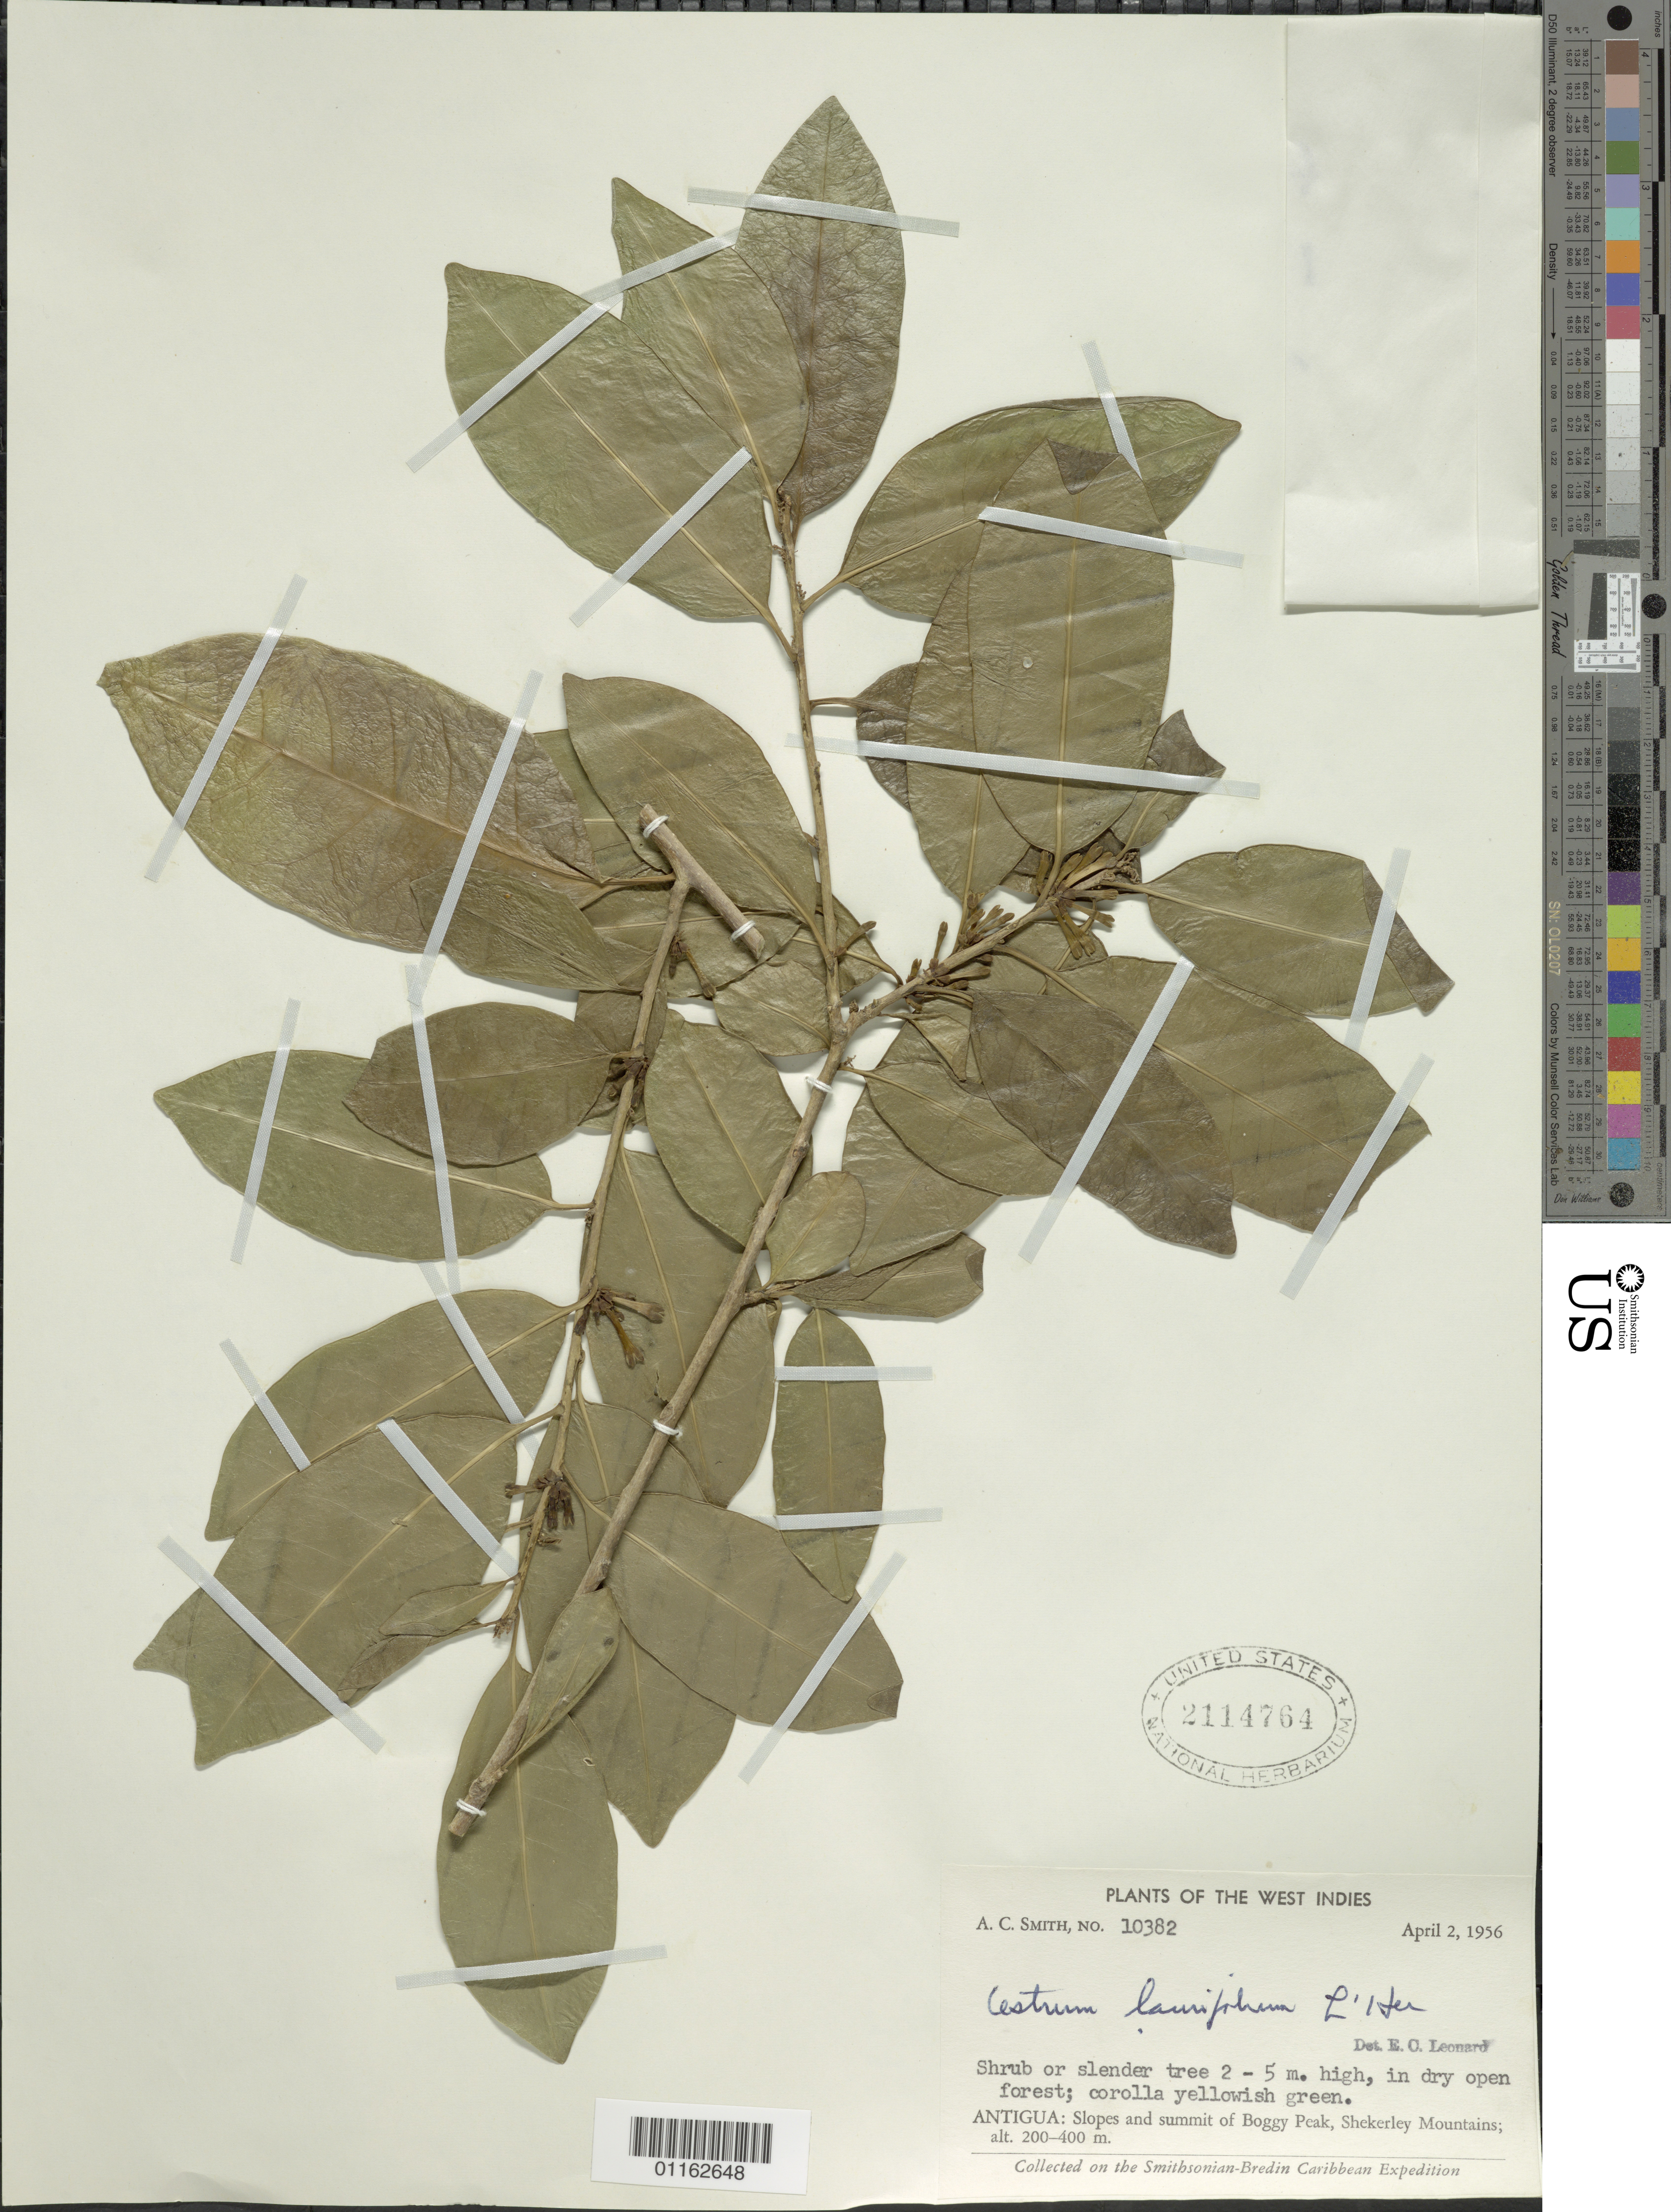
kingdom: Plantae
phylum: Tracheophyta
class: Magnoliopsida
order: Solanales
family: Solanaceae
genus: Cestrum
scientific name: Cestrum laurifolium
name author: L'Hér.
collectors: A. C. Smith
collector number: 10382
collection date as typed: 02 Apr 1956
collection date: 1956-04-02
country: Antigua and Barbuda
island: Antigua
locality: St. Mary; slopes and summit of Boggy Peak , Shekerley Mountains. in dry, open forest.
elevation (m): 200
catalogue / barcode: US 2114764